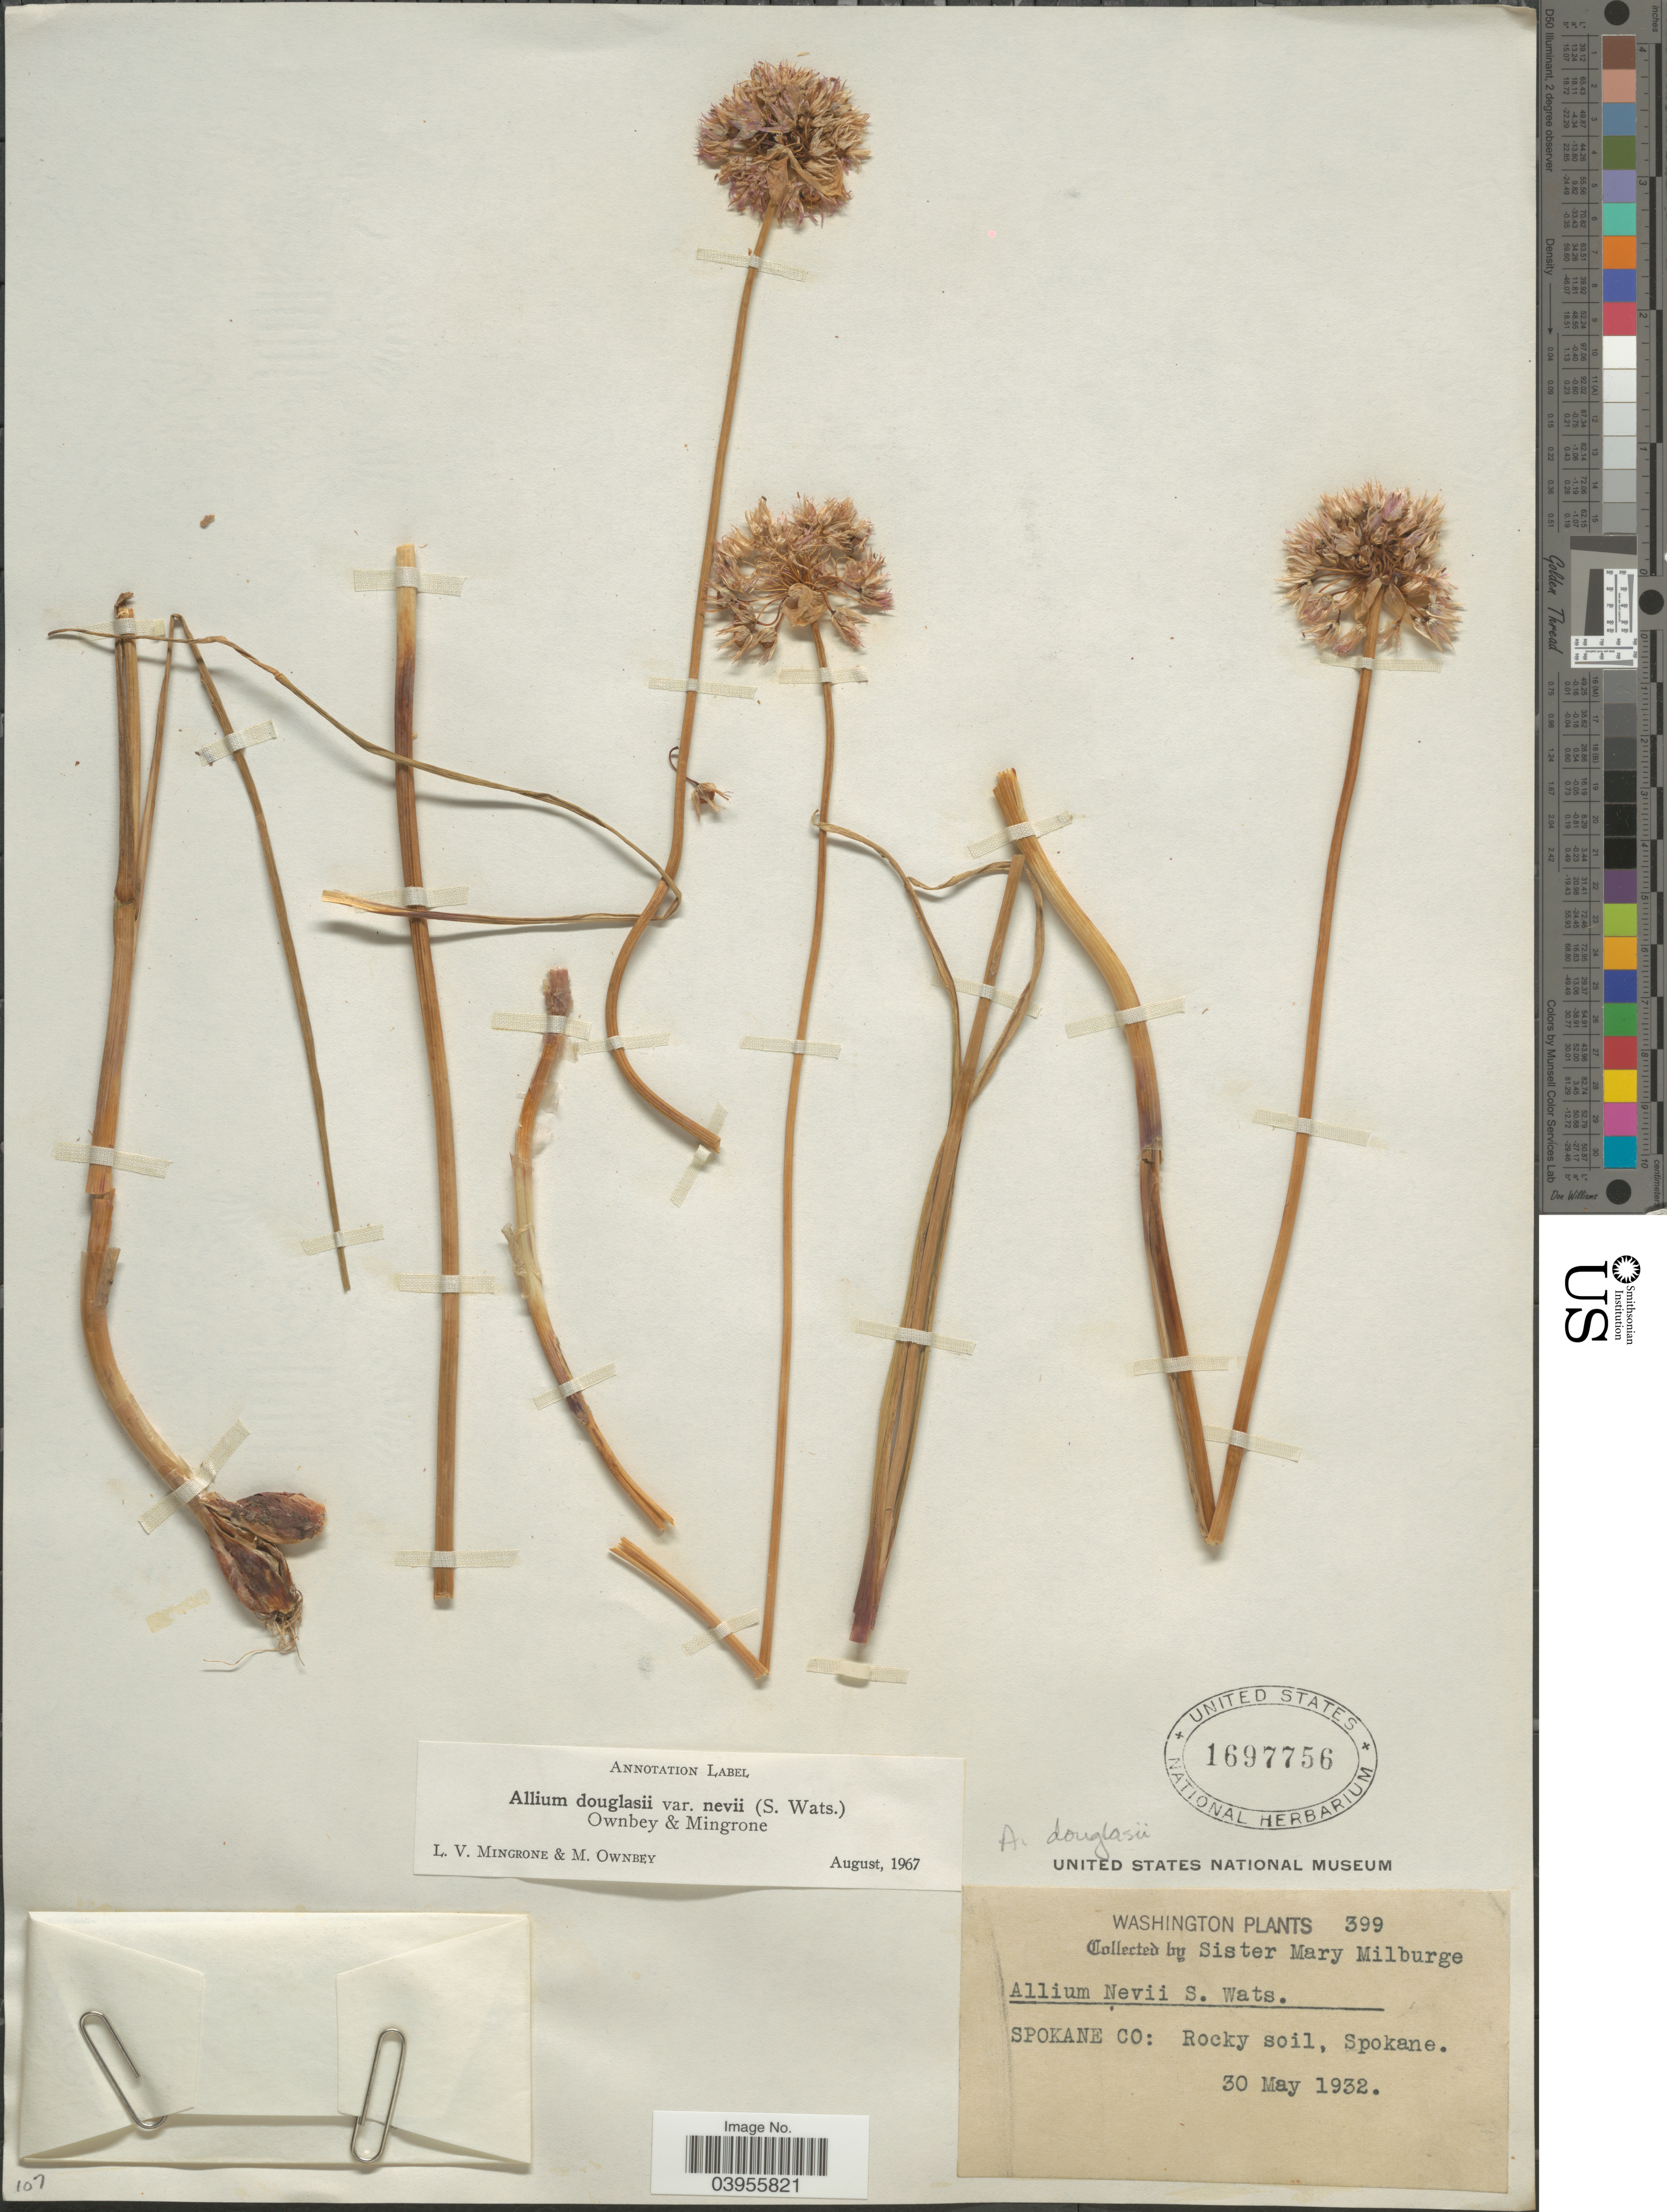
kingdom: Plantae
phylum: Tracheophyta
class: Liliopsida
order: Asparagales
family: Amaryllidaceae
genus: Allium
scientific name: Allium douglasii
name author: Hook.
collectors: S. Milburge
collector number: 399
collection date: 1932-05-30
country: United States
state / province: Washington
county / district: Spokane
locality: Spokane Co: Rocky soil, Spokane.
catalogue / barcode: US 1697756